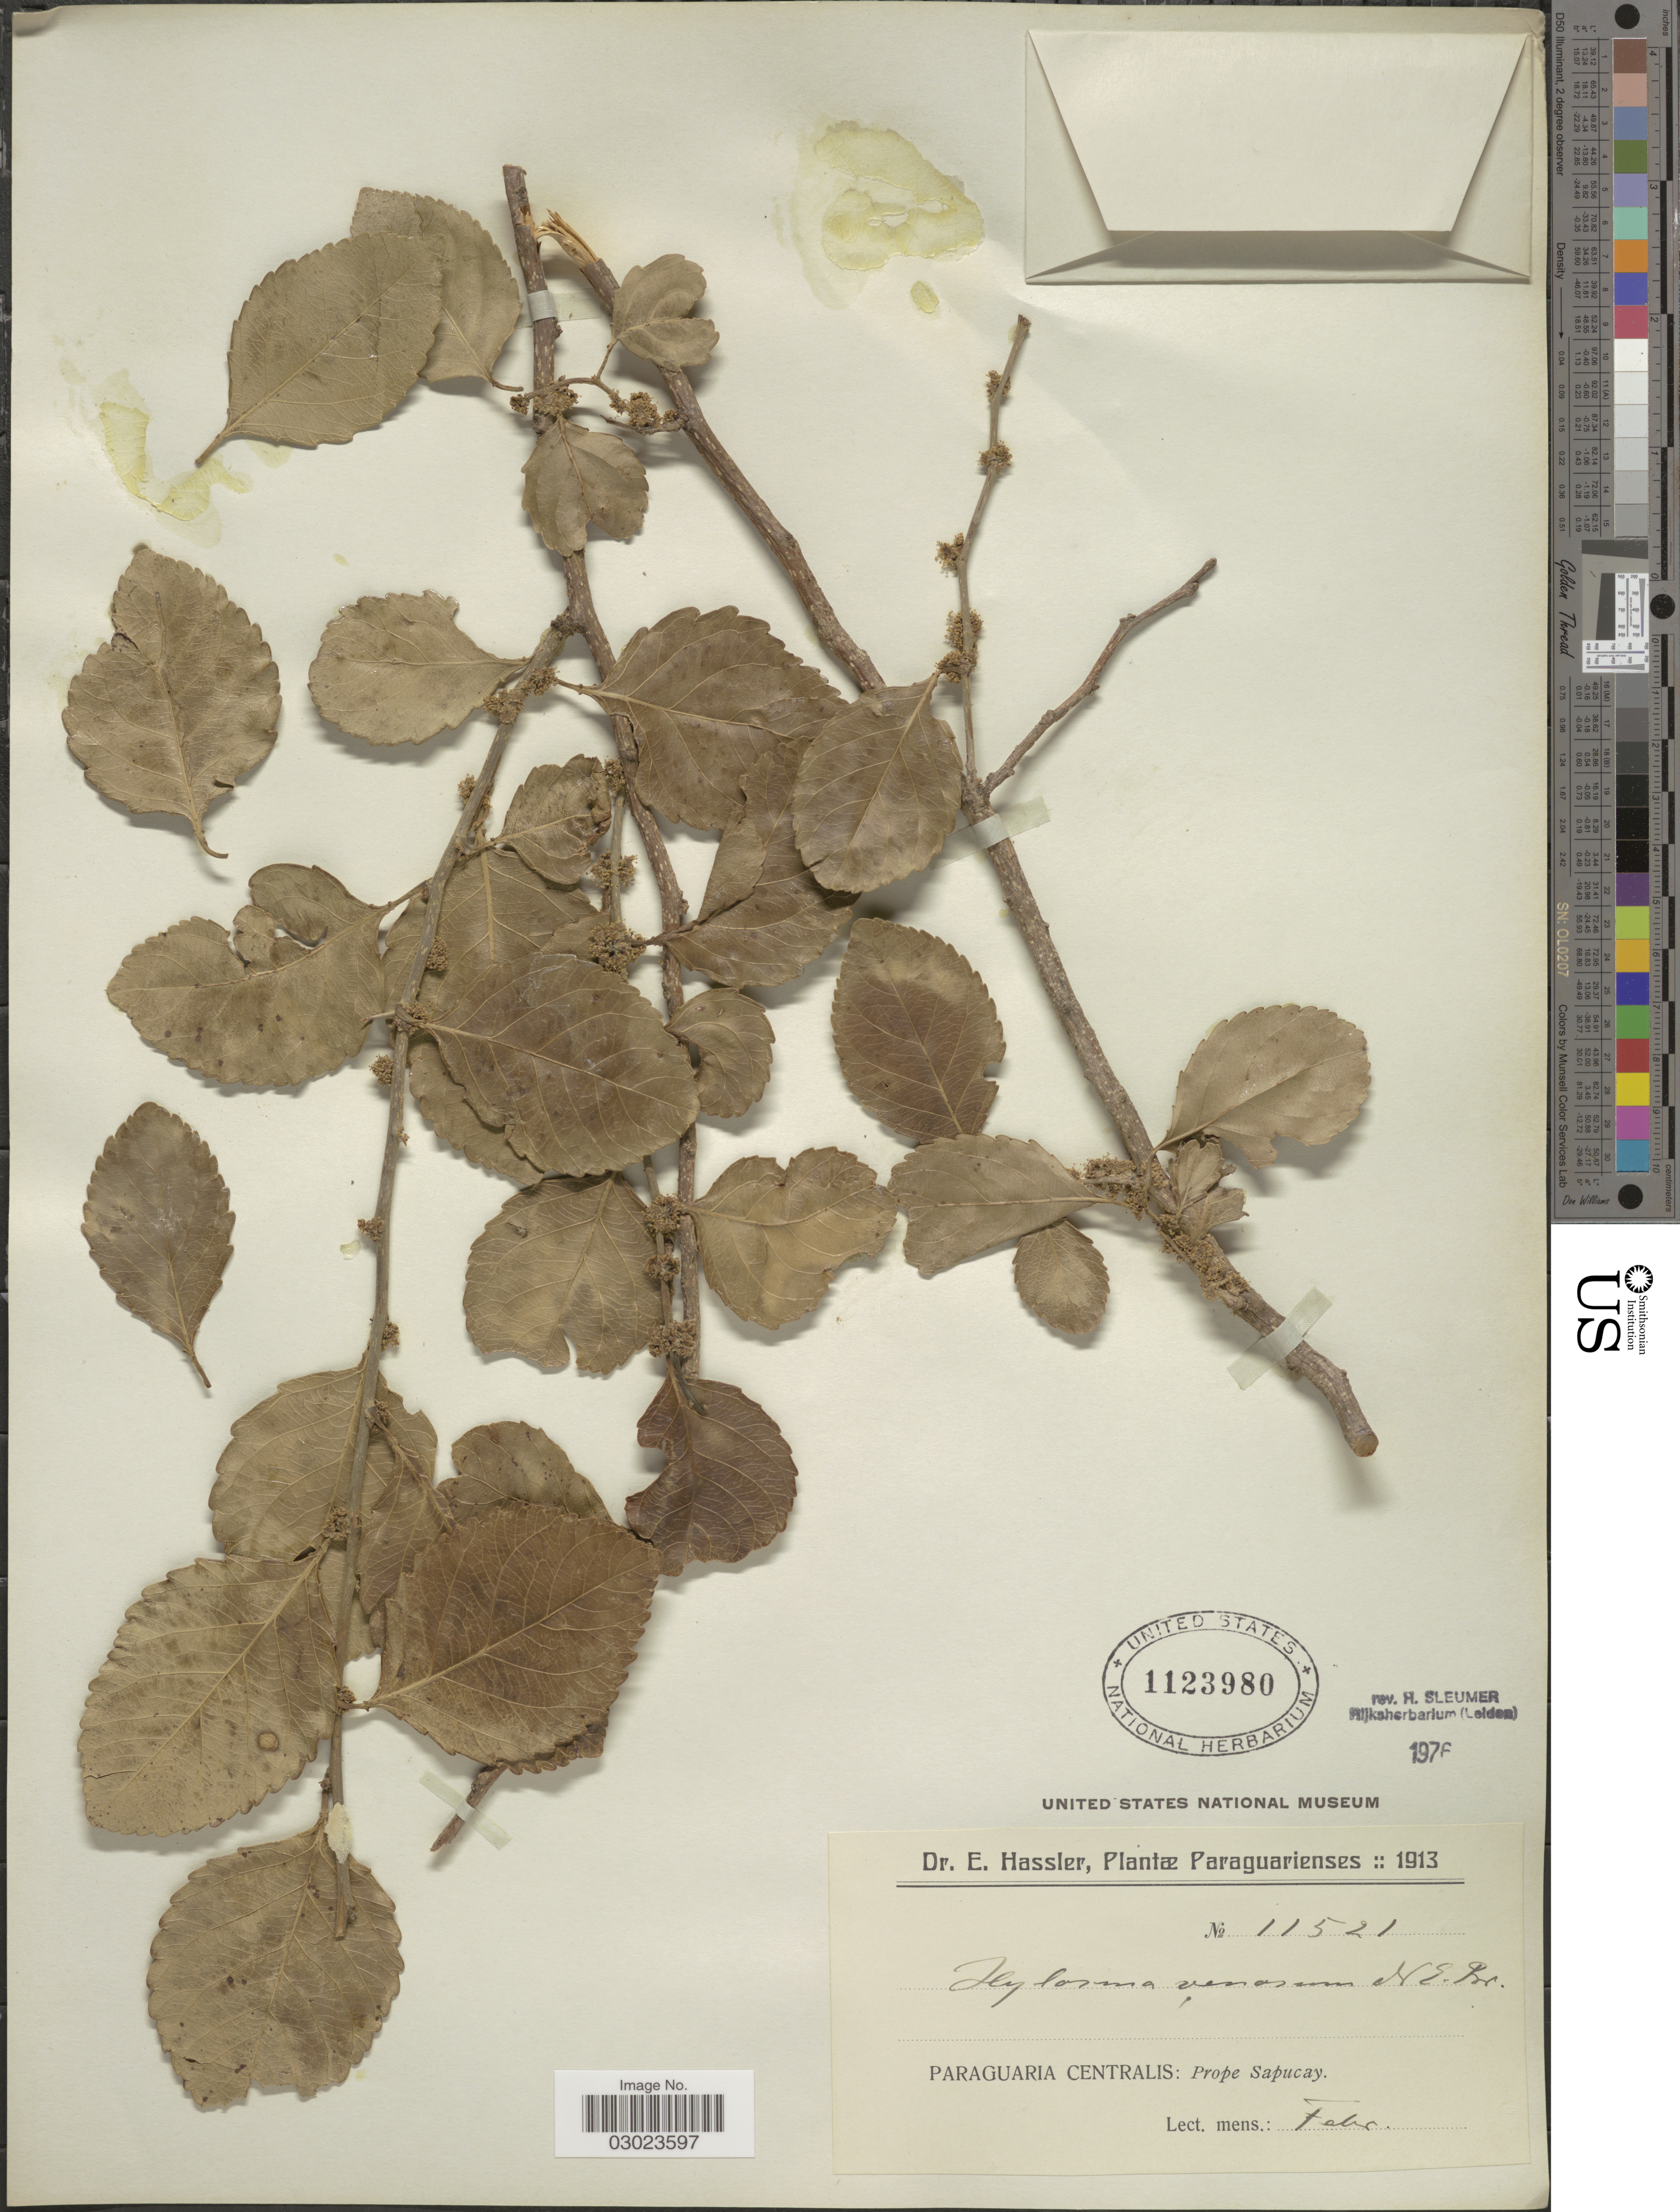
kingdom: Plantae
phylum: Tracheophyta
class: Magnoliopsida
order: Malpighiales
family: Salicaceae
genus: Xylosma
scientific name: Xylosma venosa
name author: N.E. Br.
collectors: E. Hassler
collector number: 11521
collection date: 1913-02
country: Paraguay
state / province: Central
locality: Paraguaria Centralis: Prope Sapucay.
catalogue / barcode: US 1123980